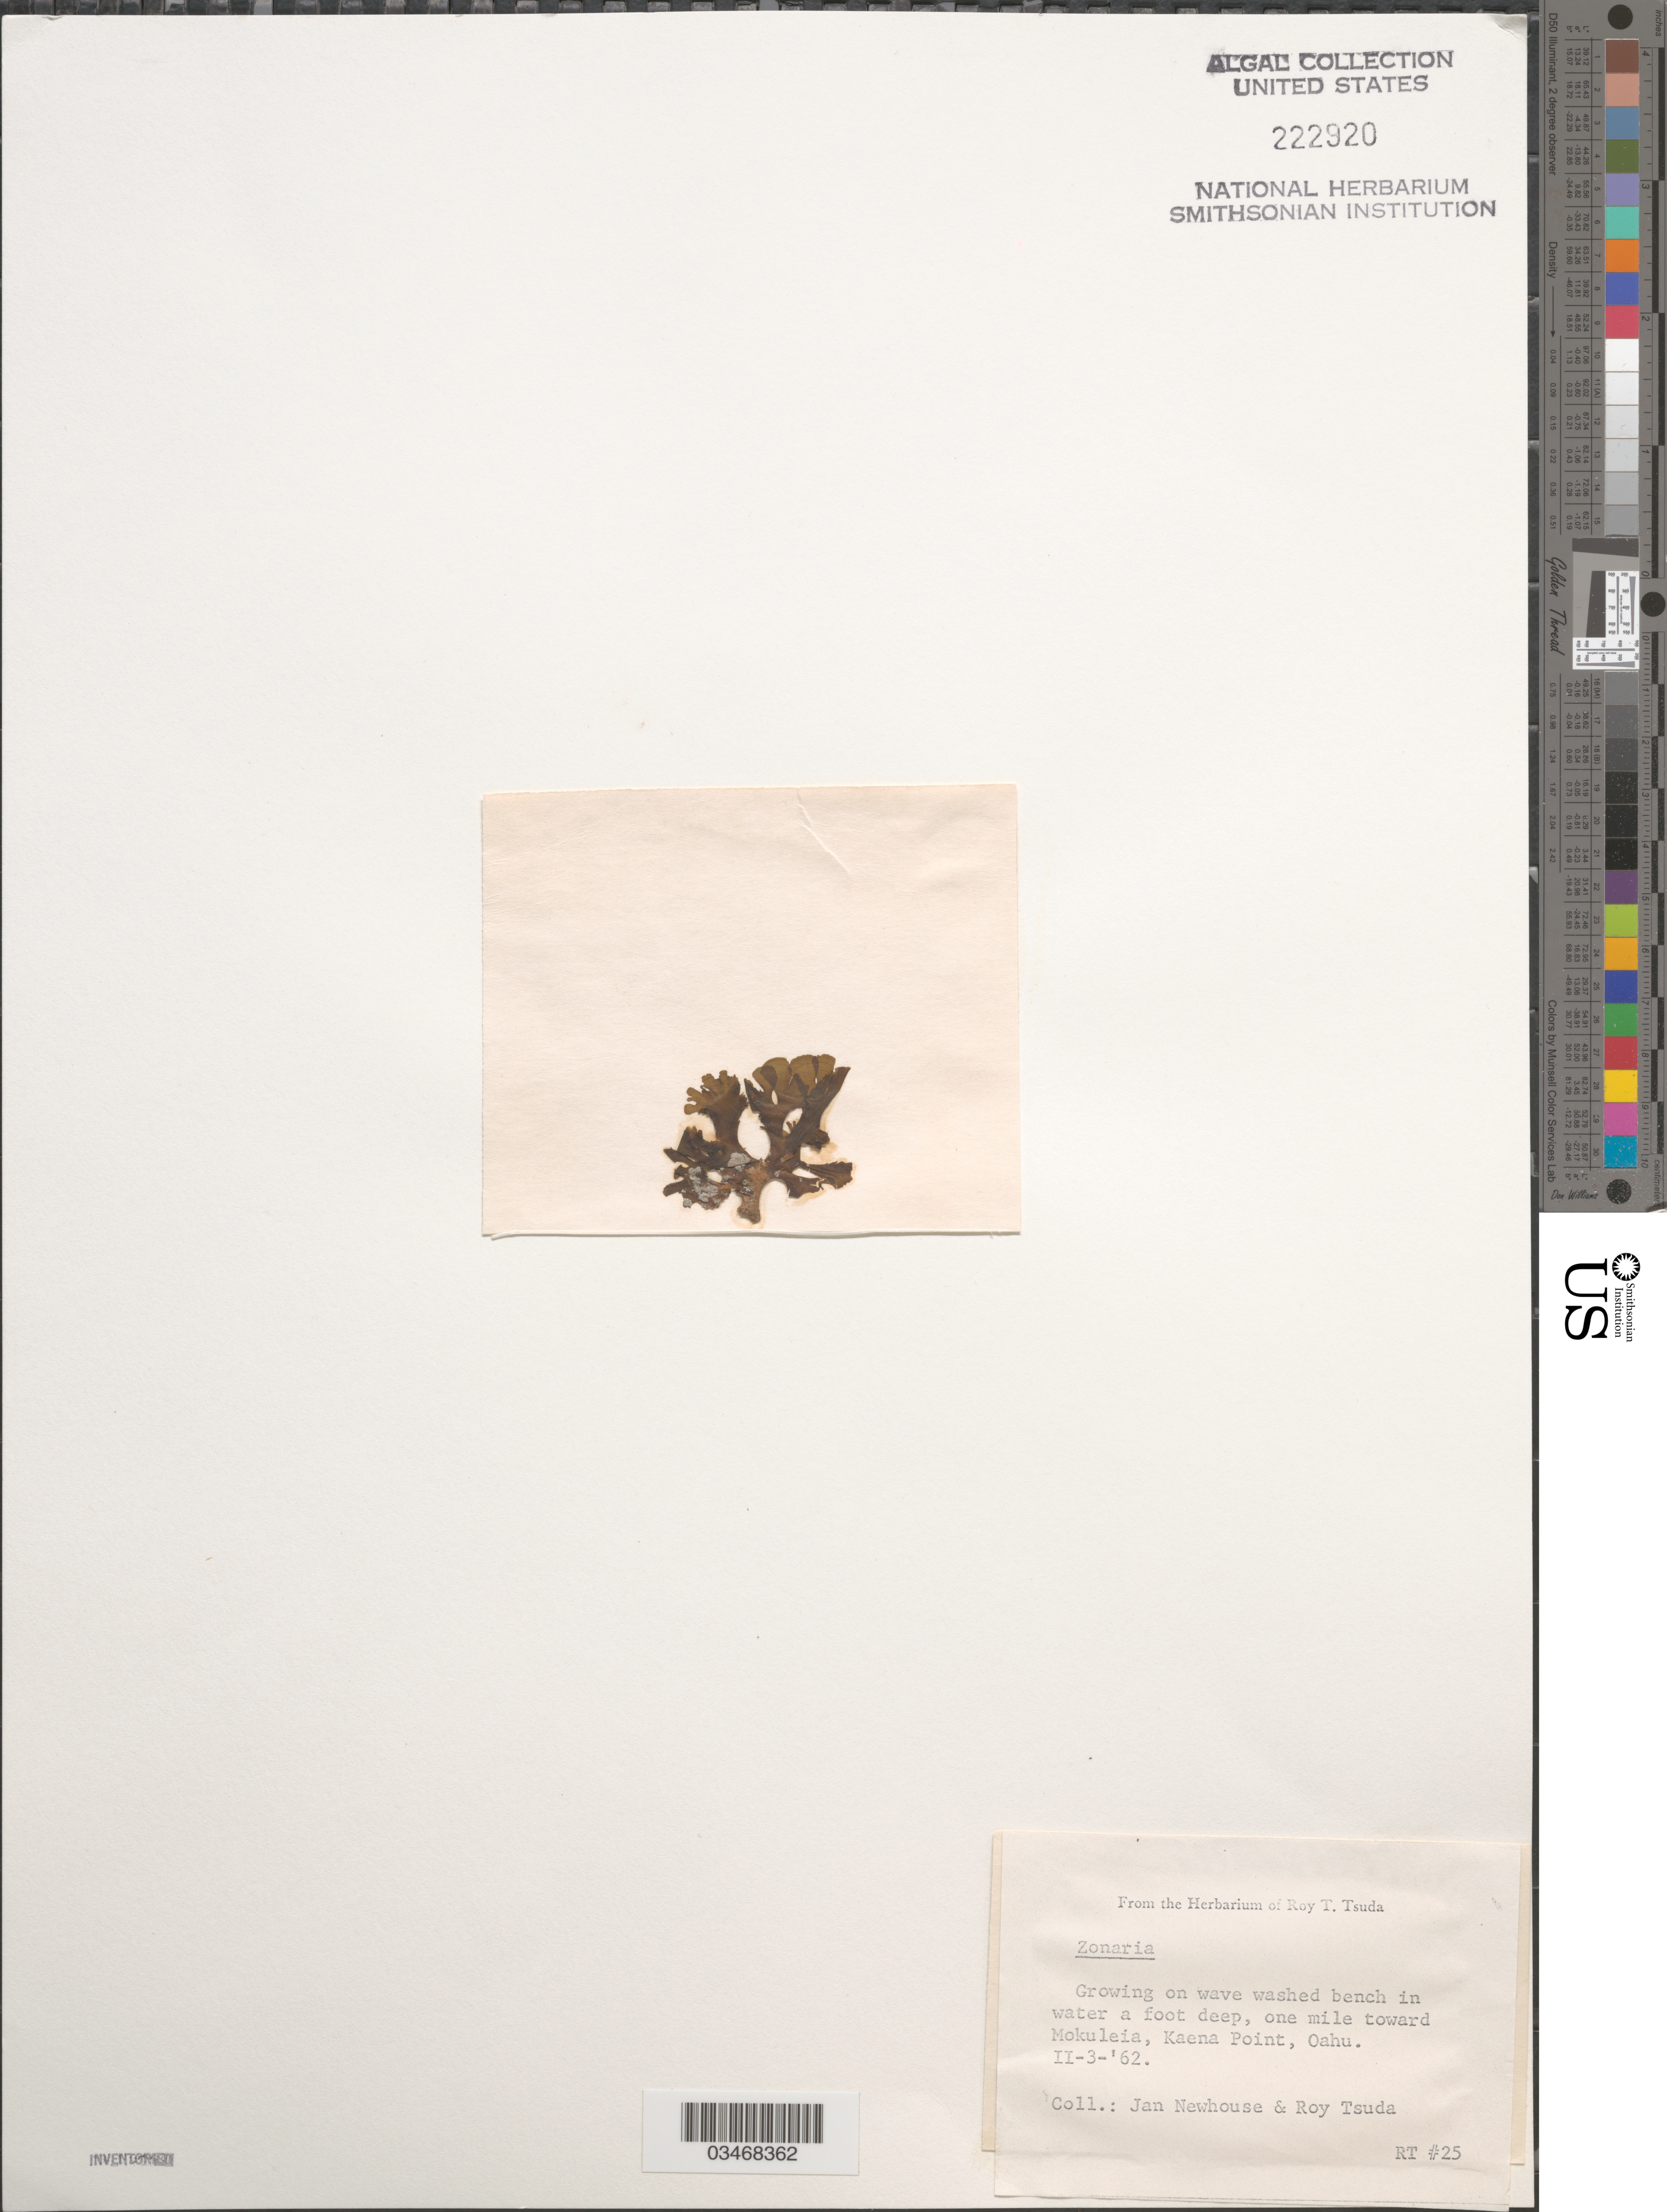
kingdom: Chromista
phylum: Ochrophyta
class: Phaeophyceae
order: Dictyotales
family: Dictyotaceae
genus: Zonaria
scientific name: Zonaria sp.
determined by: Newhouse, W. J.; Tsuda, R. T.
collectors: R. Tsuda & W. J. Newhouse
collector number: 25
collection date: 1962-02-03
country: United States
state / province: Hawaii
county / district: Honolulu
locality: One mile toward Mokuleia.(Kaena Point)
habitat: Growing on wave washed bench in water a foot deep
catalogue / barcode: US 222920